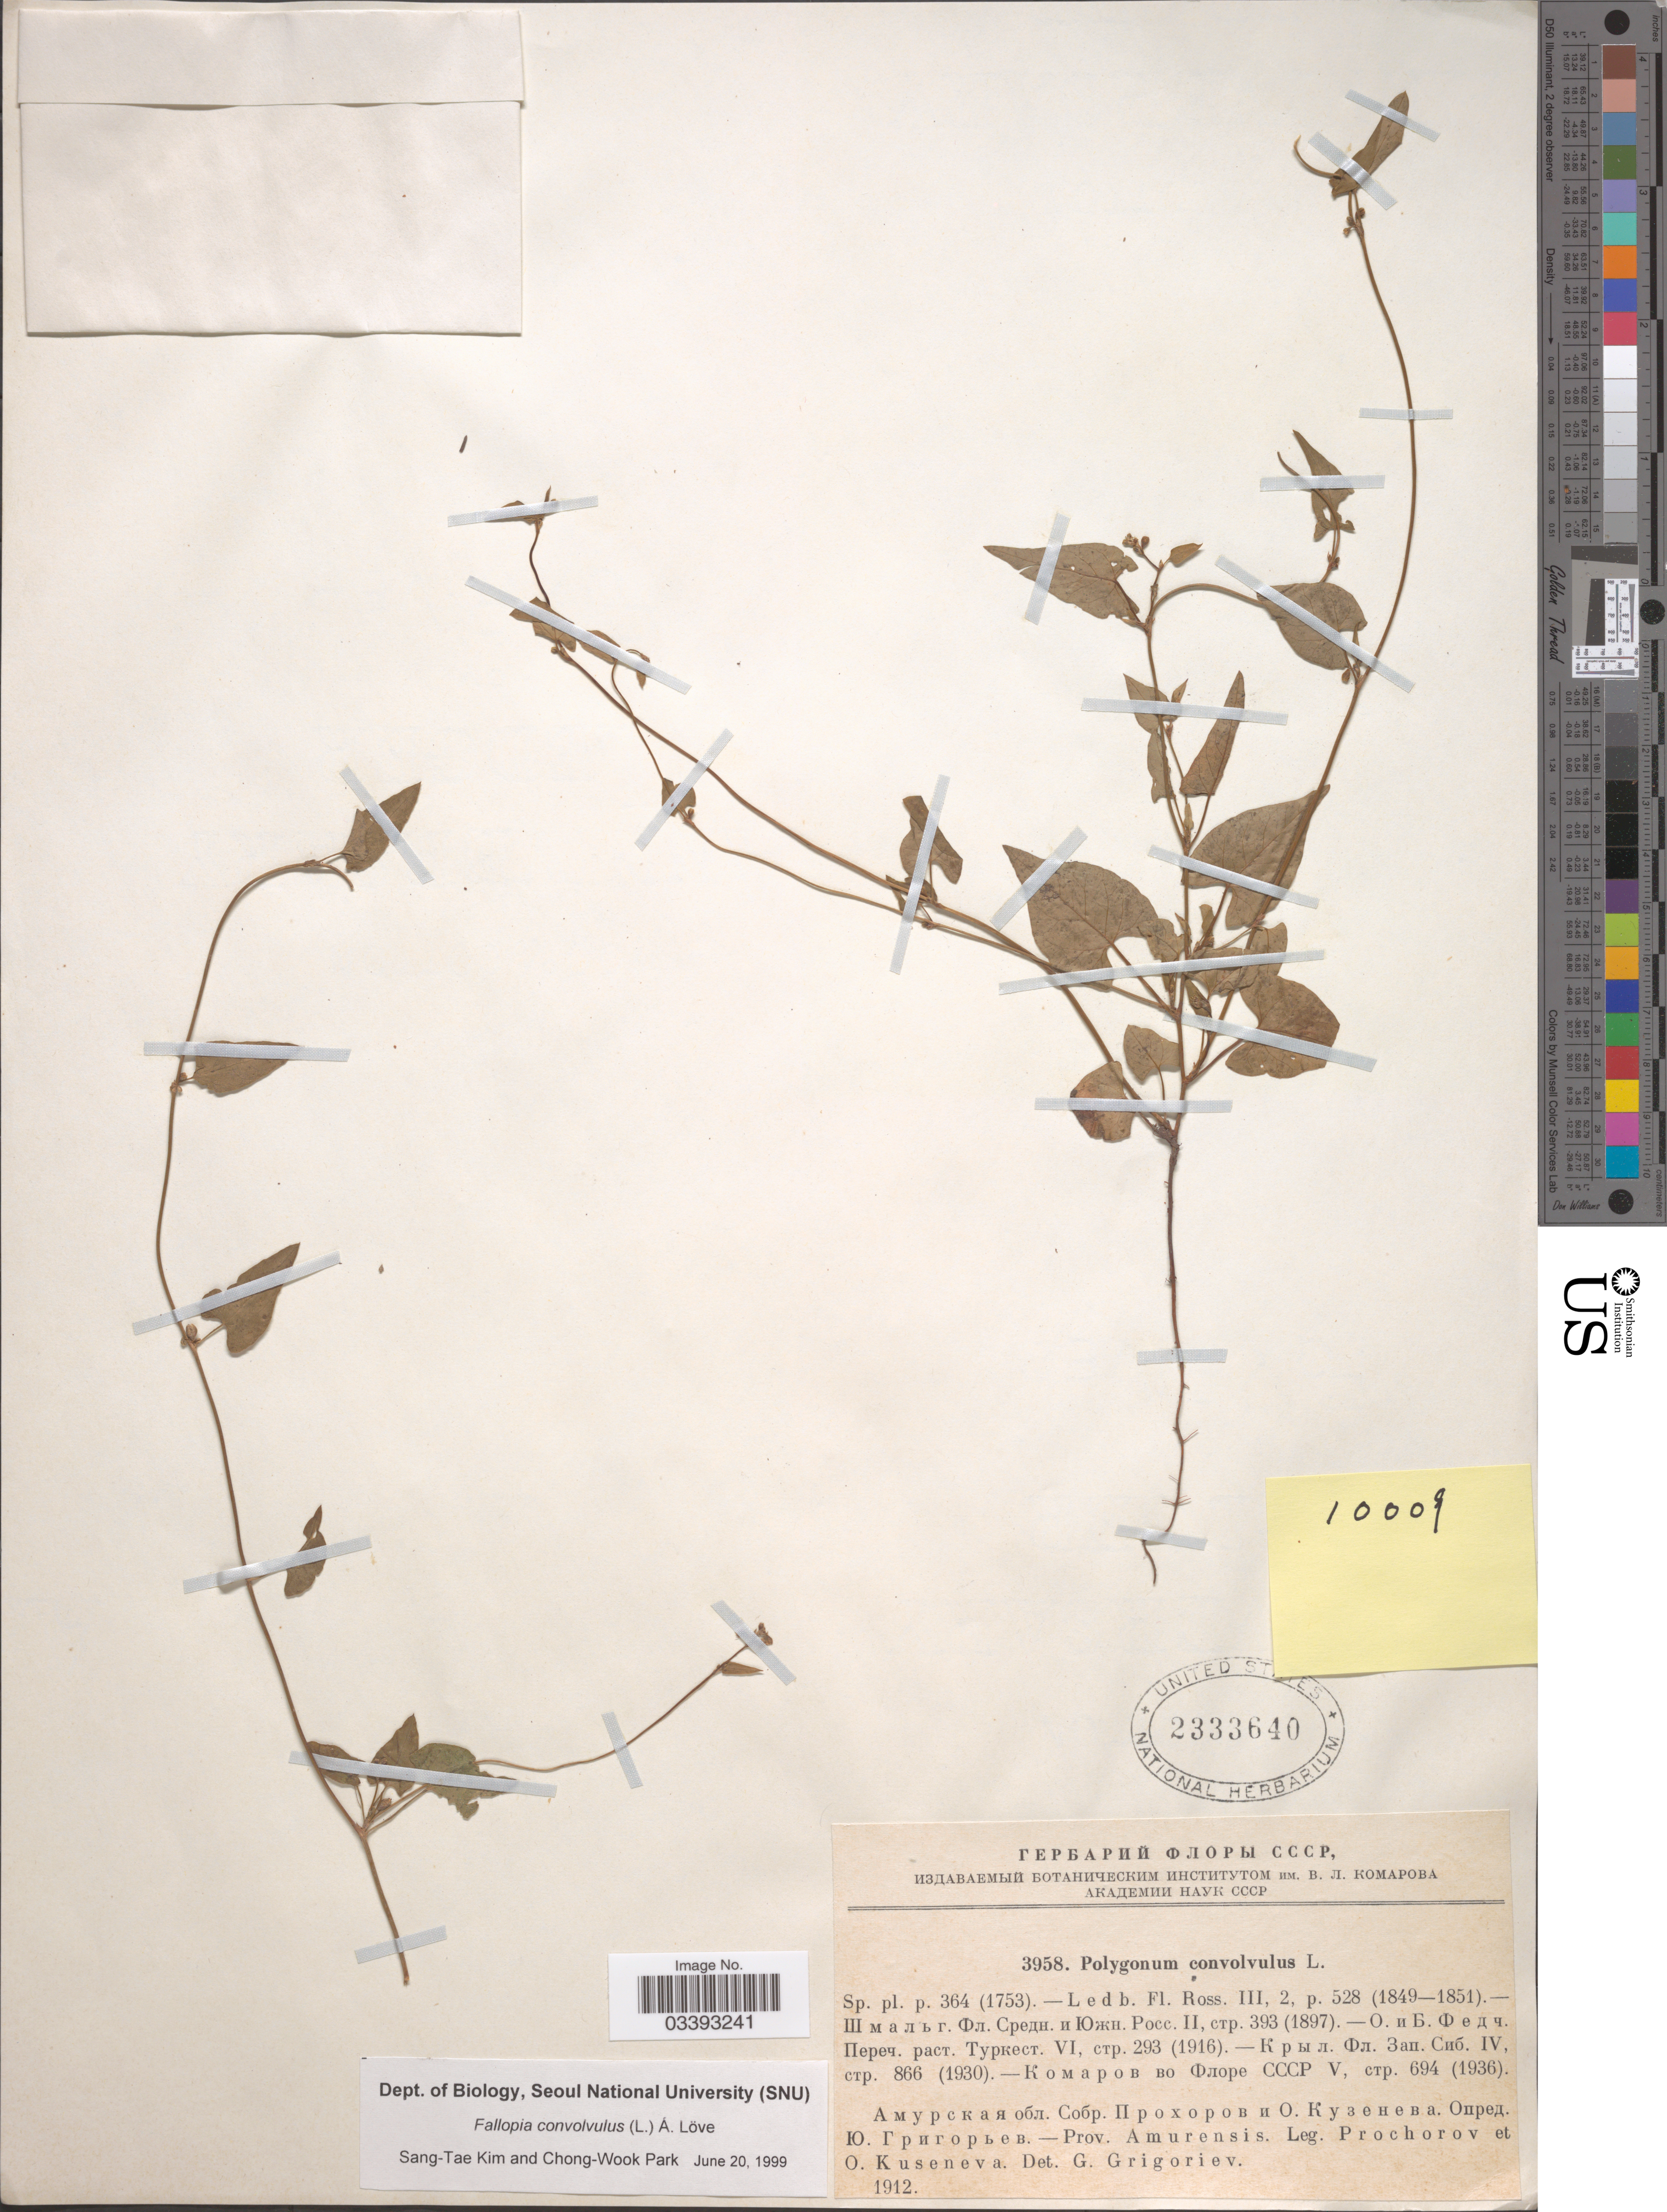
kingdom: Plantae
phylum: Tracheophyta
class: Magnoliopsida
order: Caryophyllales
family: Polygonaceae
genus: Fallopia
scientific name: Fallopia convolvulus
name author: (L.) Á. Löve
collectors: Prochorov & O. Kuseneva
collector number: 3958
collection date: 1912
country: Russian Federation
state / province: Amur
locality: Prov. Amurensis.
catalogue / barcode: US 2333640